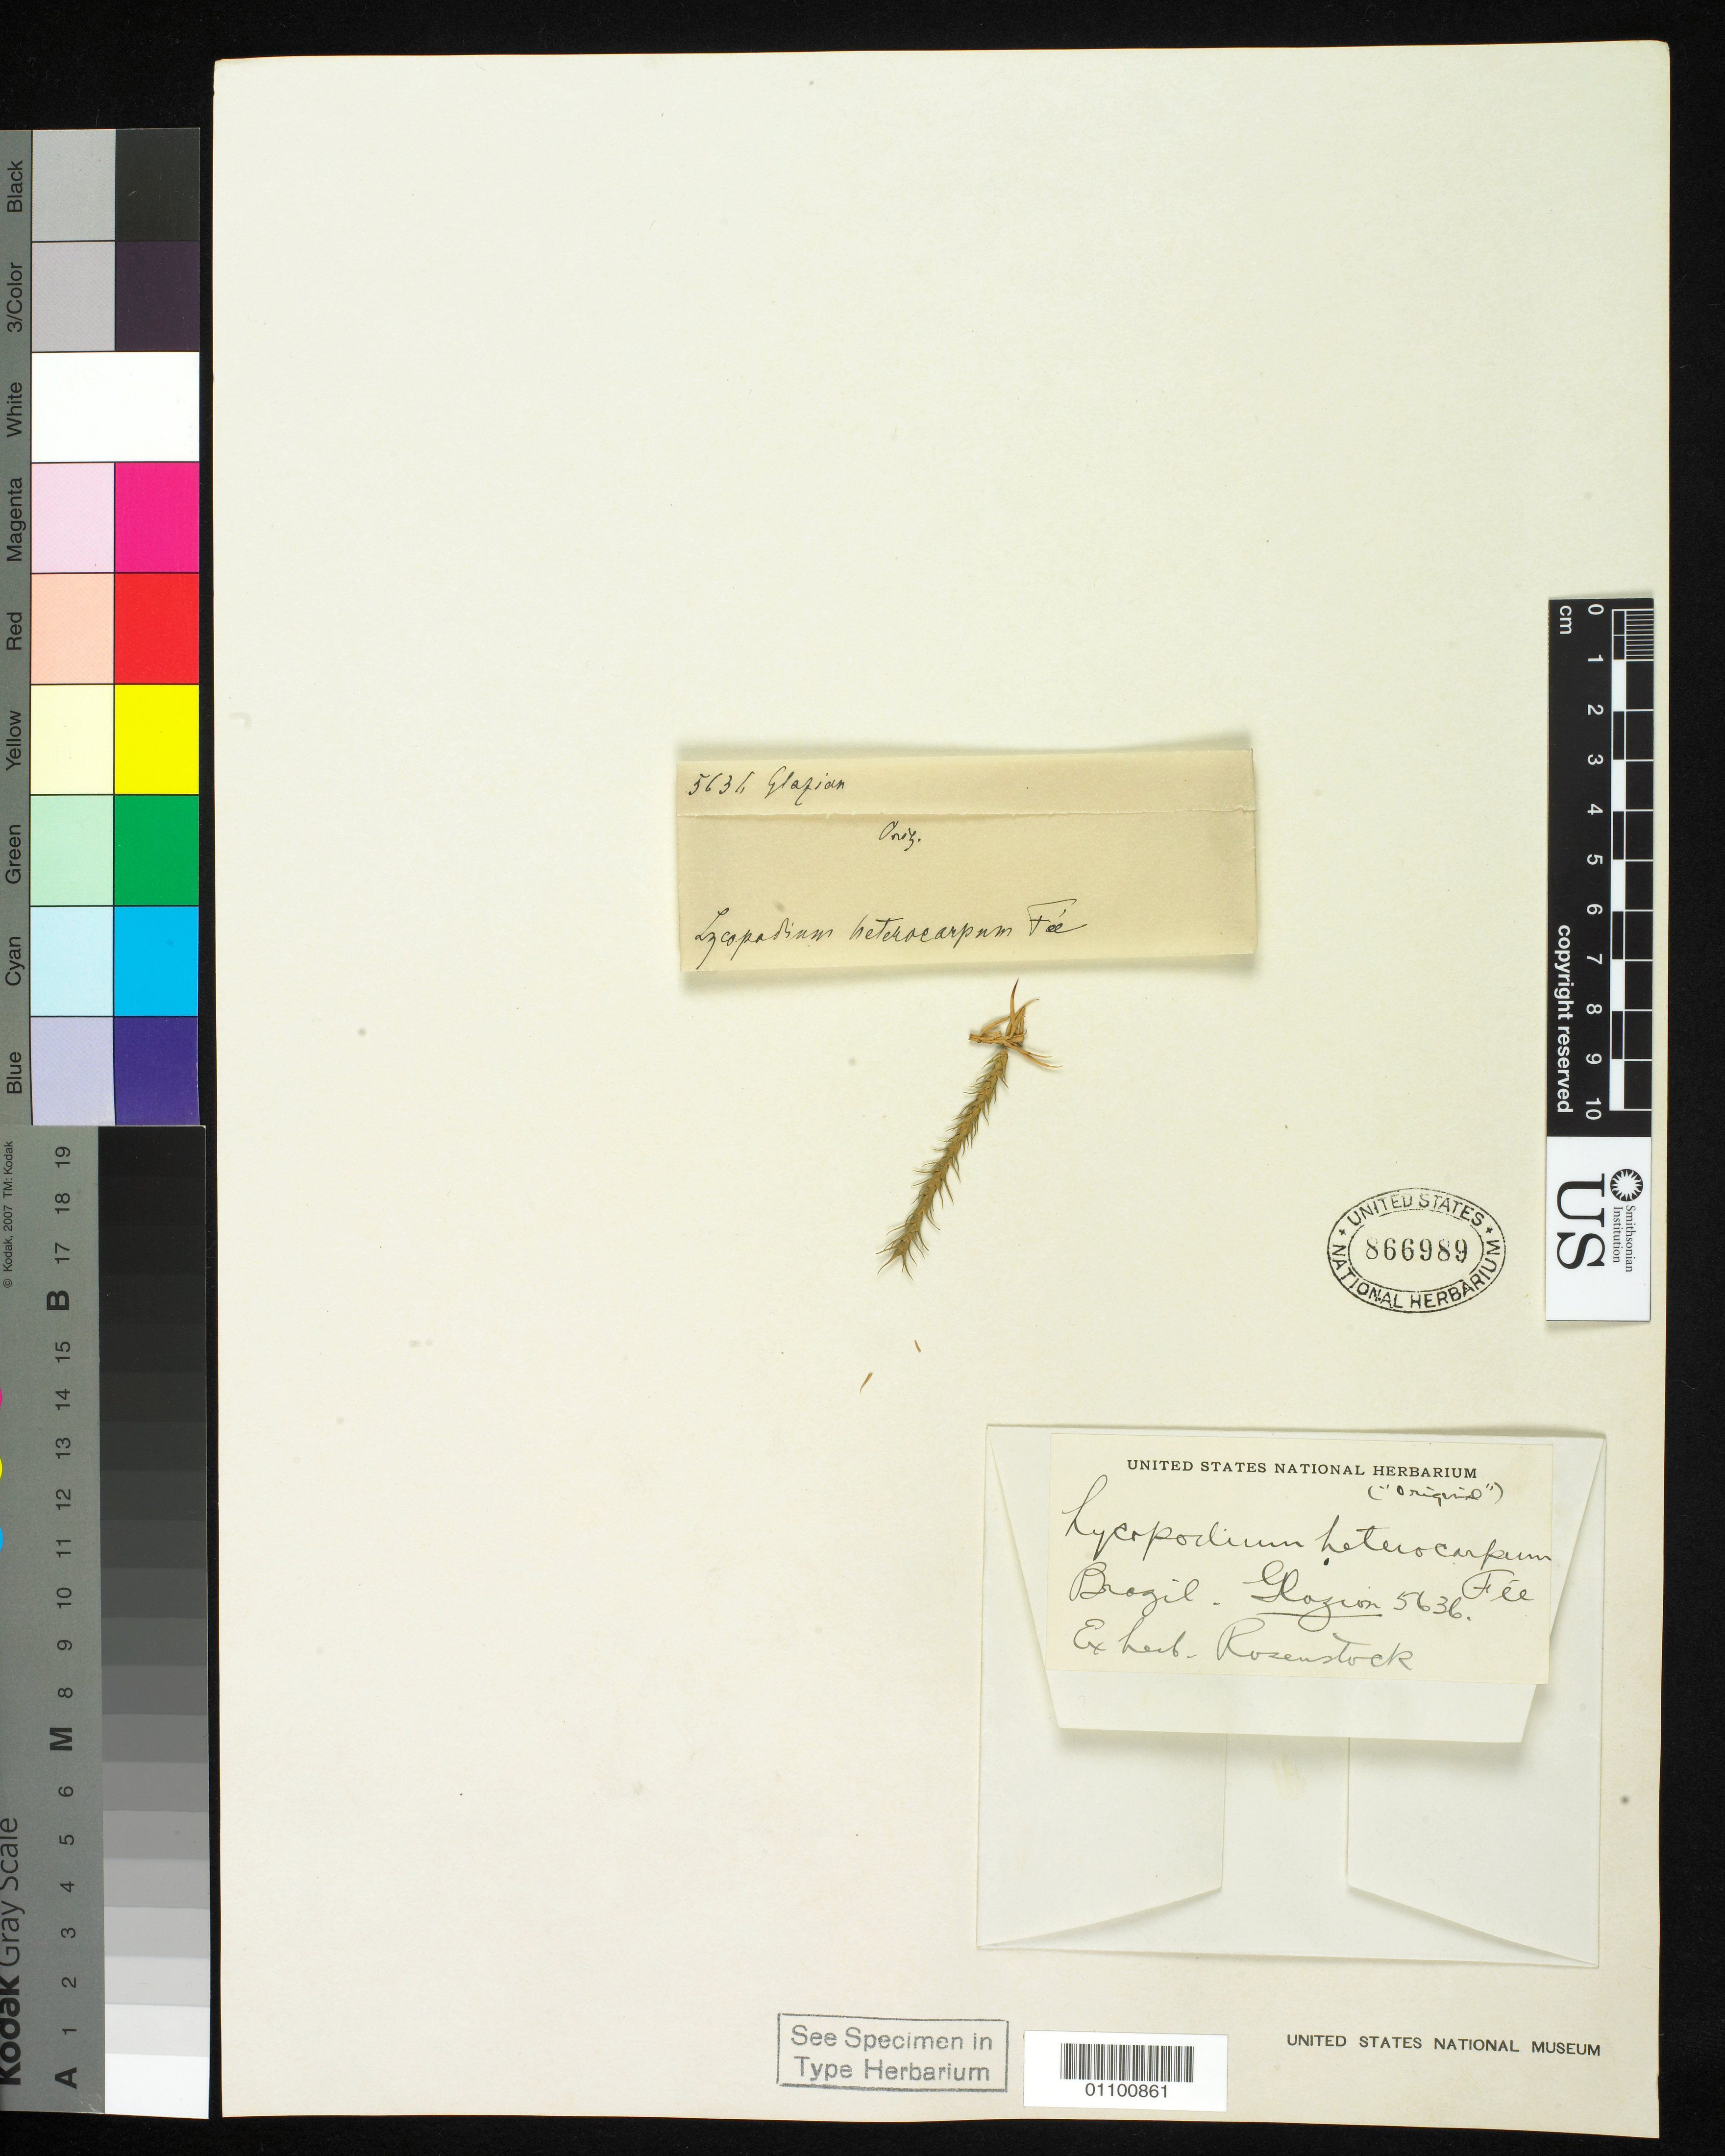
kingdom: Plantae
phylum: Tracheophyta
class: Lycopodiopsida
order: Lycopodiales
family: Lycopodiaceae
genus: Lycopodium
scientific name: Lycopodium heterocarpum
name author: Fée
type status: Type Collection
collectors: A. F. M. Glaziou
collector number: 5636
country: Brazil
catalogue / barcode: US 866989